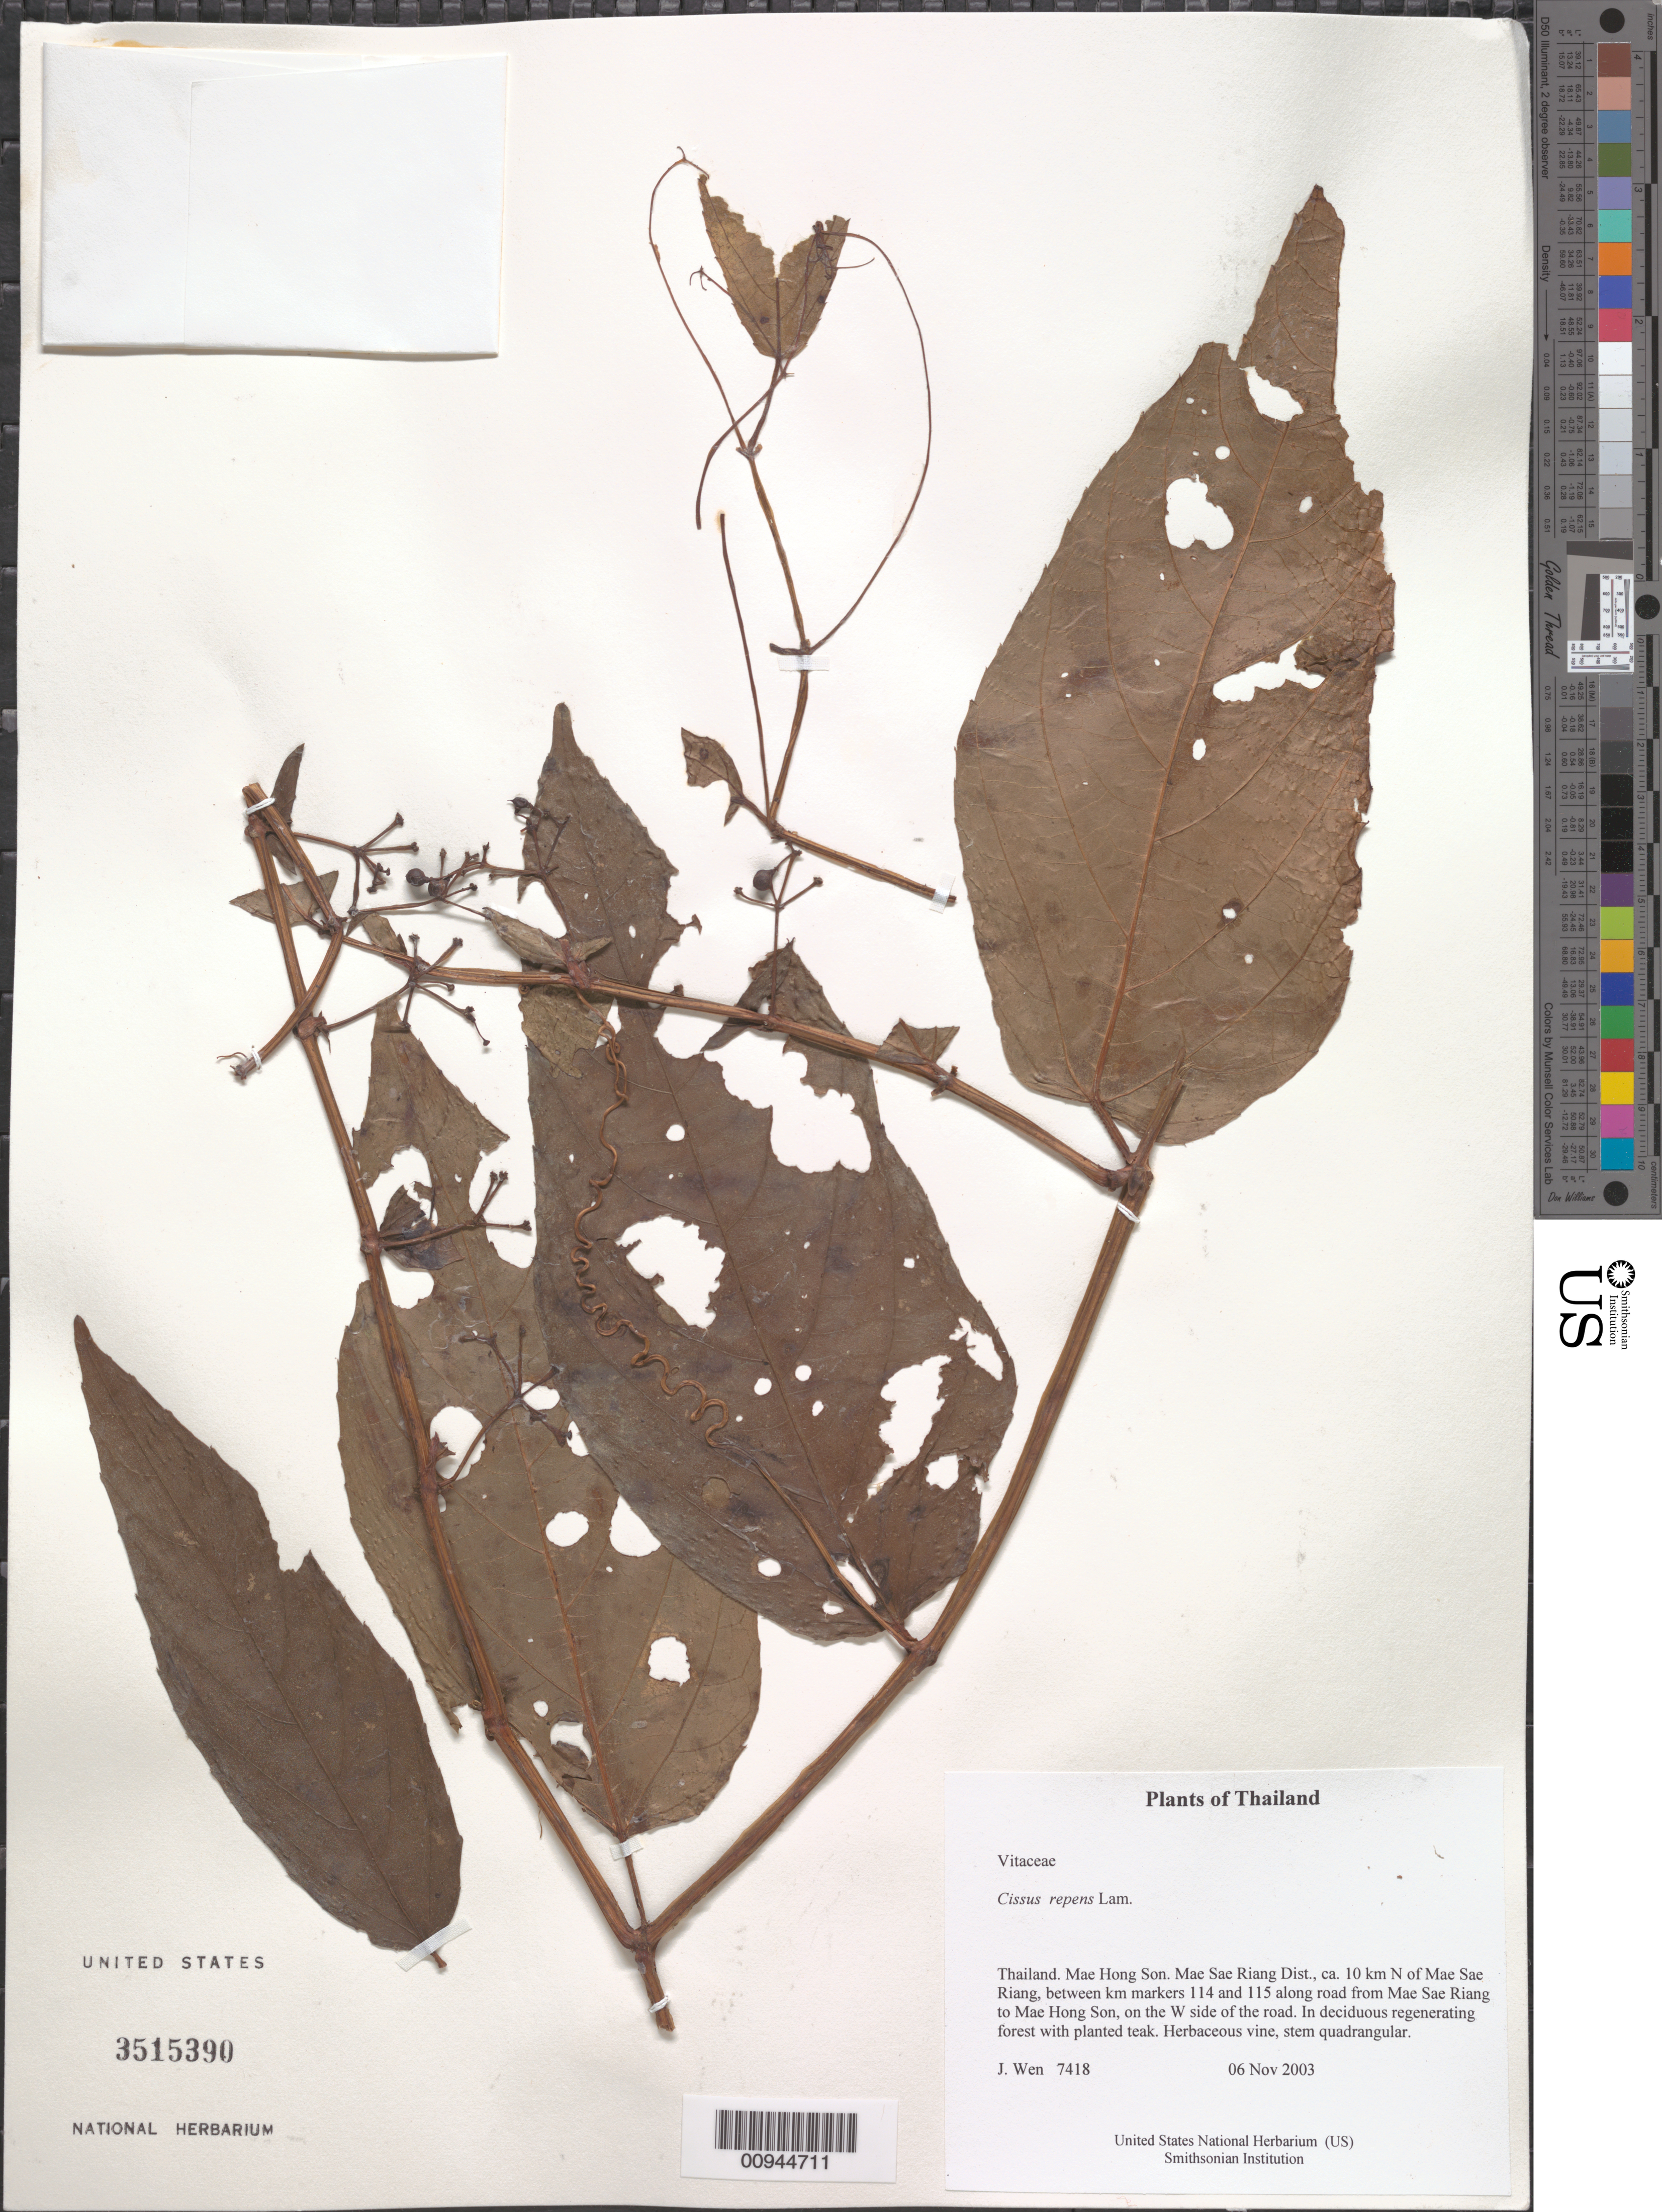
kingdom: Plantae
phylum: Tracheophyta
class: Magnoliopsida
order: Vitales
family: Vitaceae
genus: Cissus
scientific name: Cissus repens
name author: Lam.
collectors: J. Wen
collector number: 7418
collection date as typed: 06 Nov 2003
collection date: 2003-11-06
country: Thailand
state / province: Mae Hong Son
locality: Mae Sae Riang Dist., ca. 10 km N of Mae Sae Riang, between km markers 114 and 115 along road from Mae Sae Riang to Mae Hong Son, on the W side of the road.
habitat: In deciduous regenerating forest with planted teak.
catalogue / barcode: US 3515390